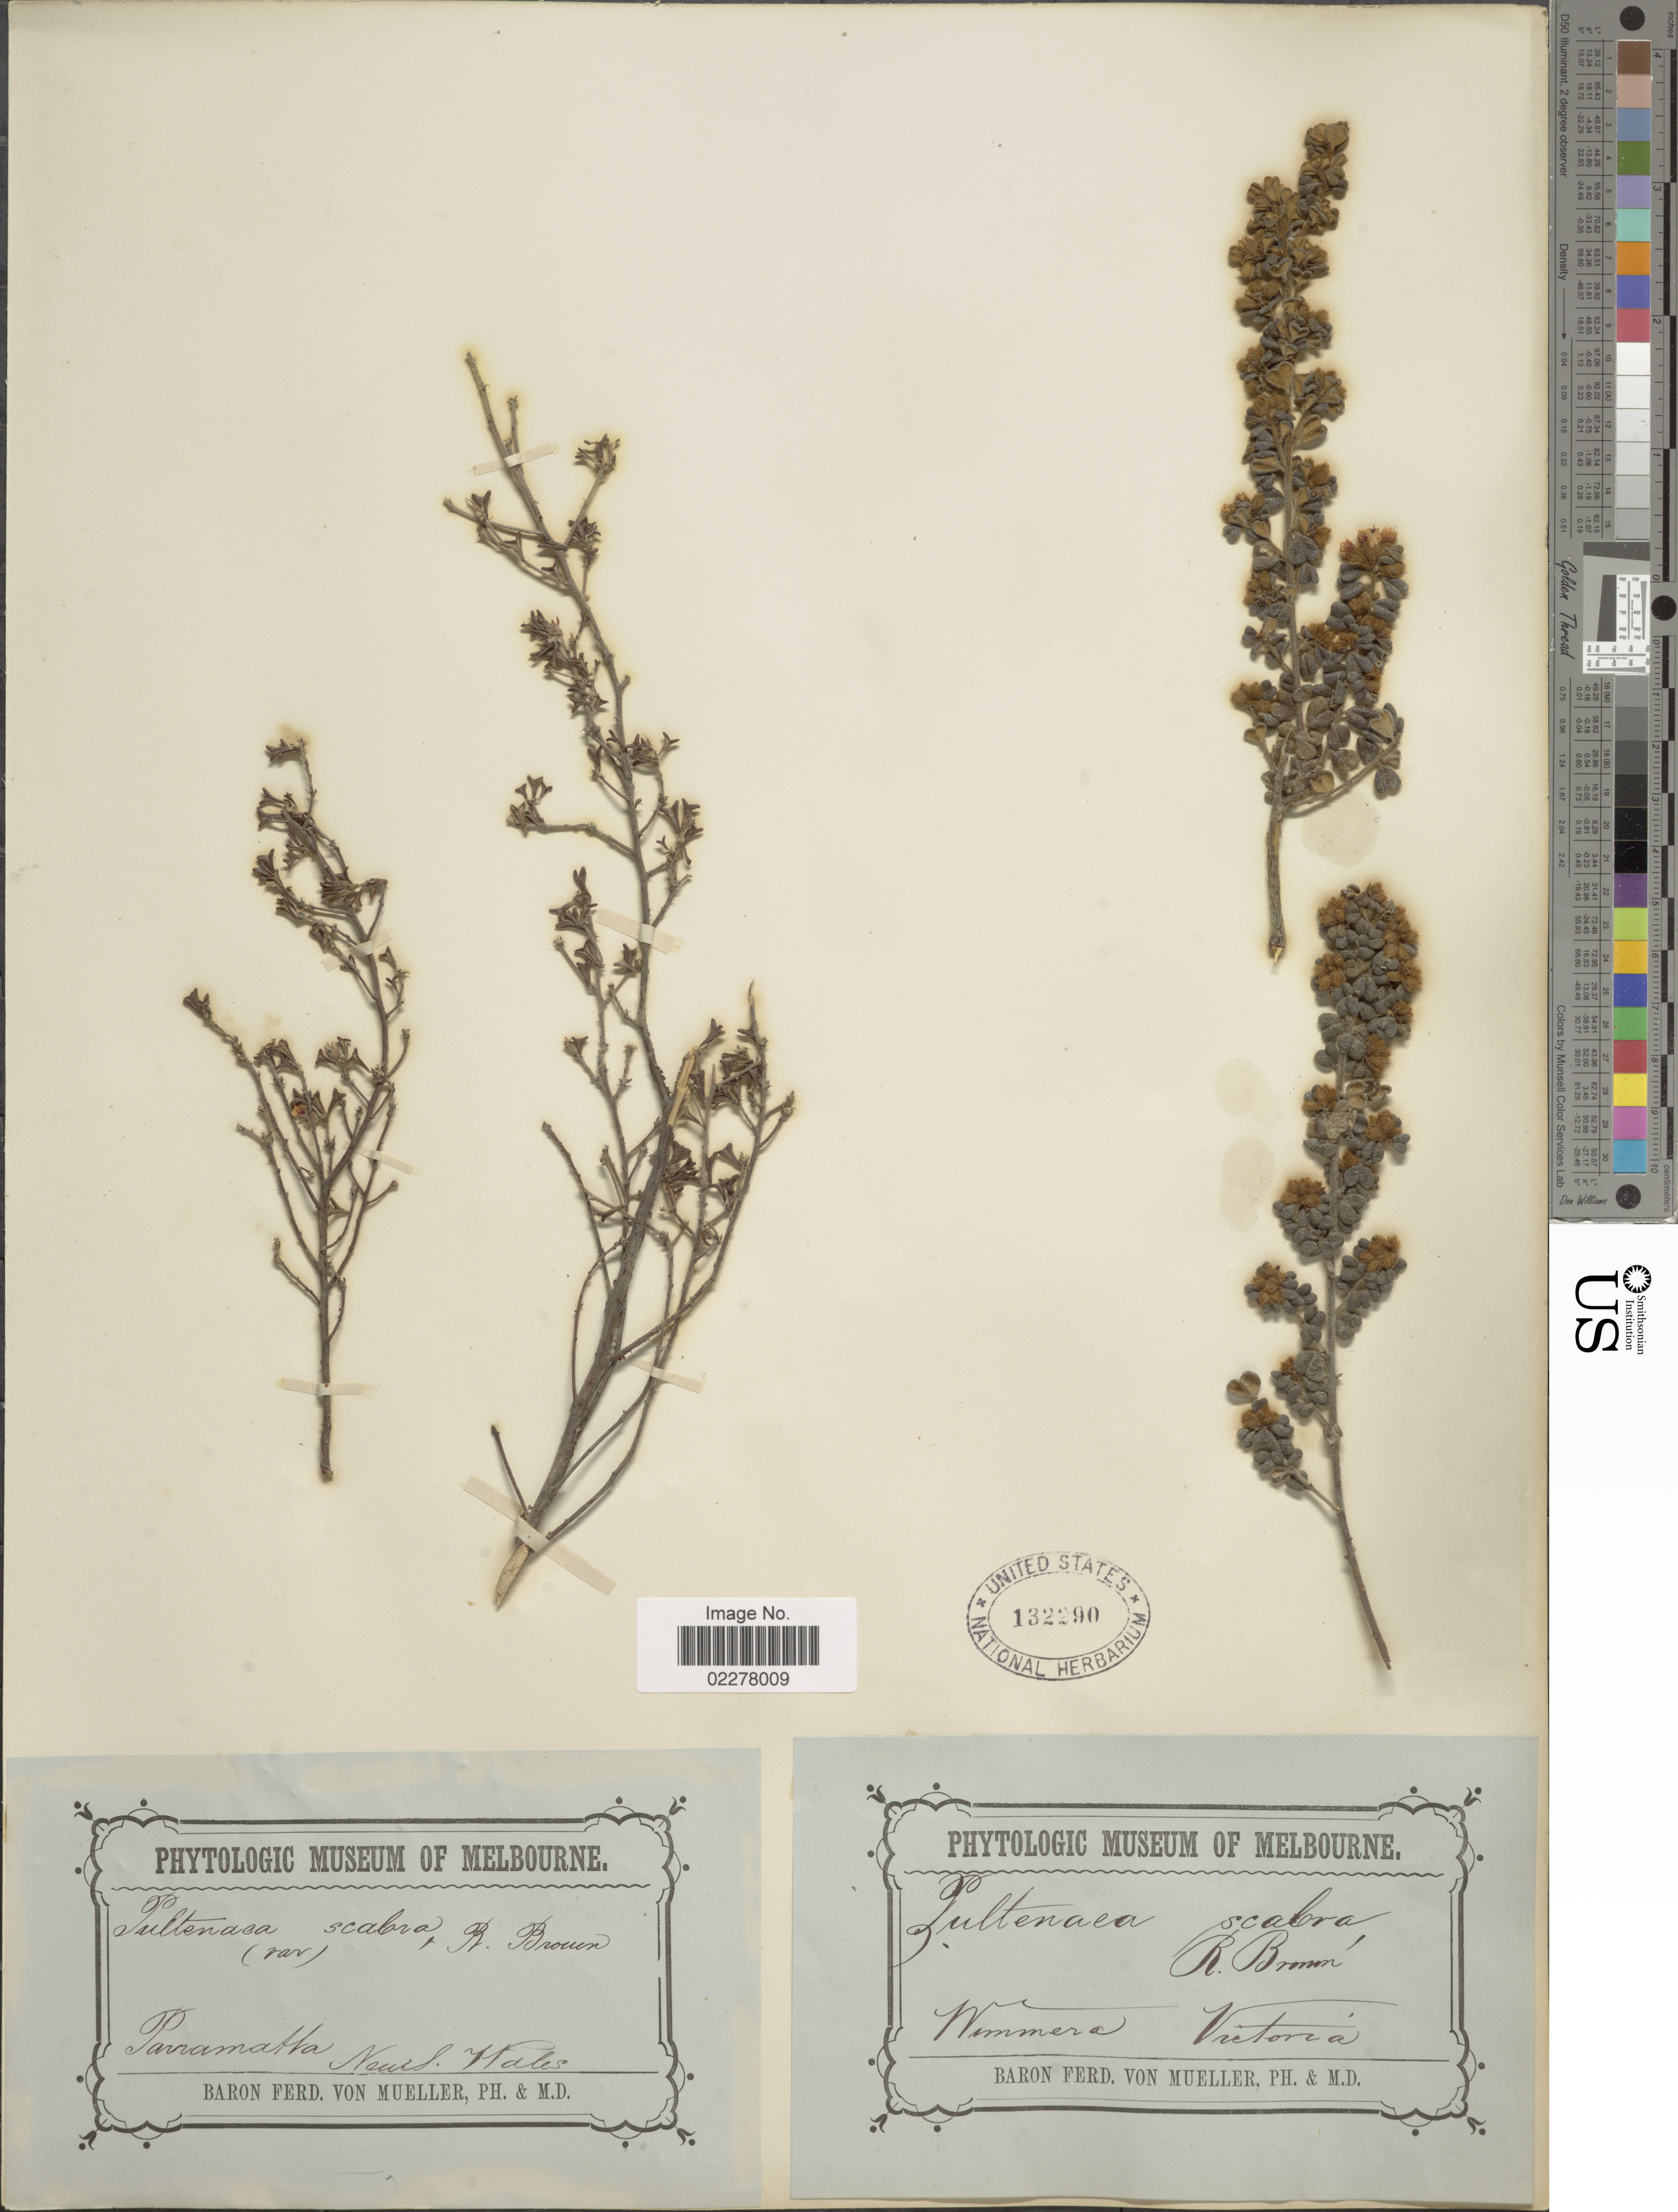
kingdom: Plantae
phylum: Tracheophyta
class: Magnoliopsida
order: Fabales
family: Fabaceae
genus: Pultenaea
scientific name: Pultenaea scabra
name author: R. Br.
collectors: F. von Mueller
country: Australia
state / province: New South Wales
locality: Parramatta. New S. Wales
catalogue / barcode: US 132290